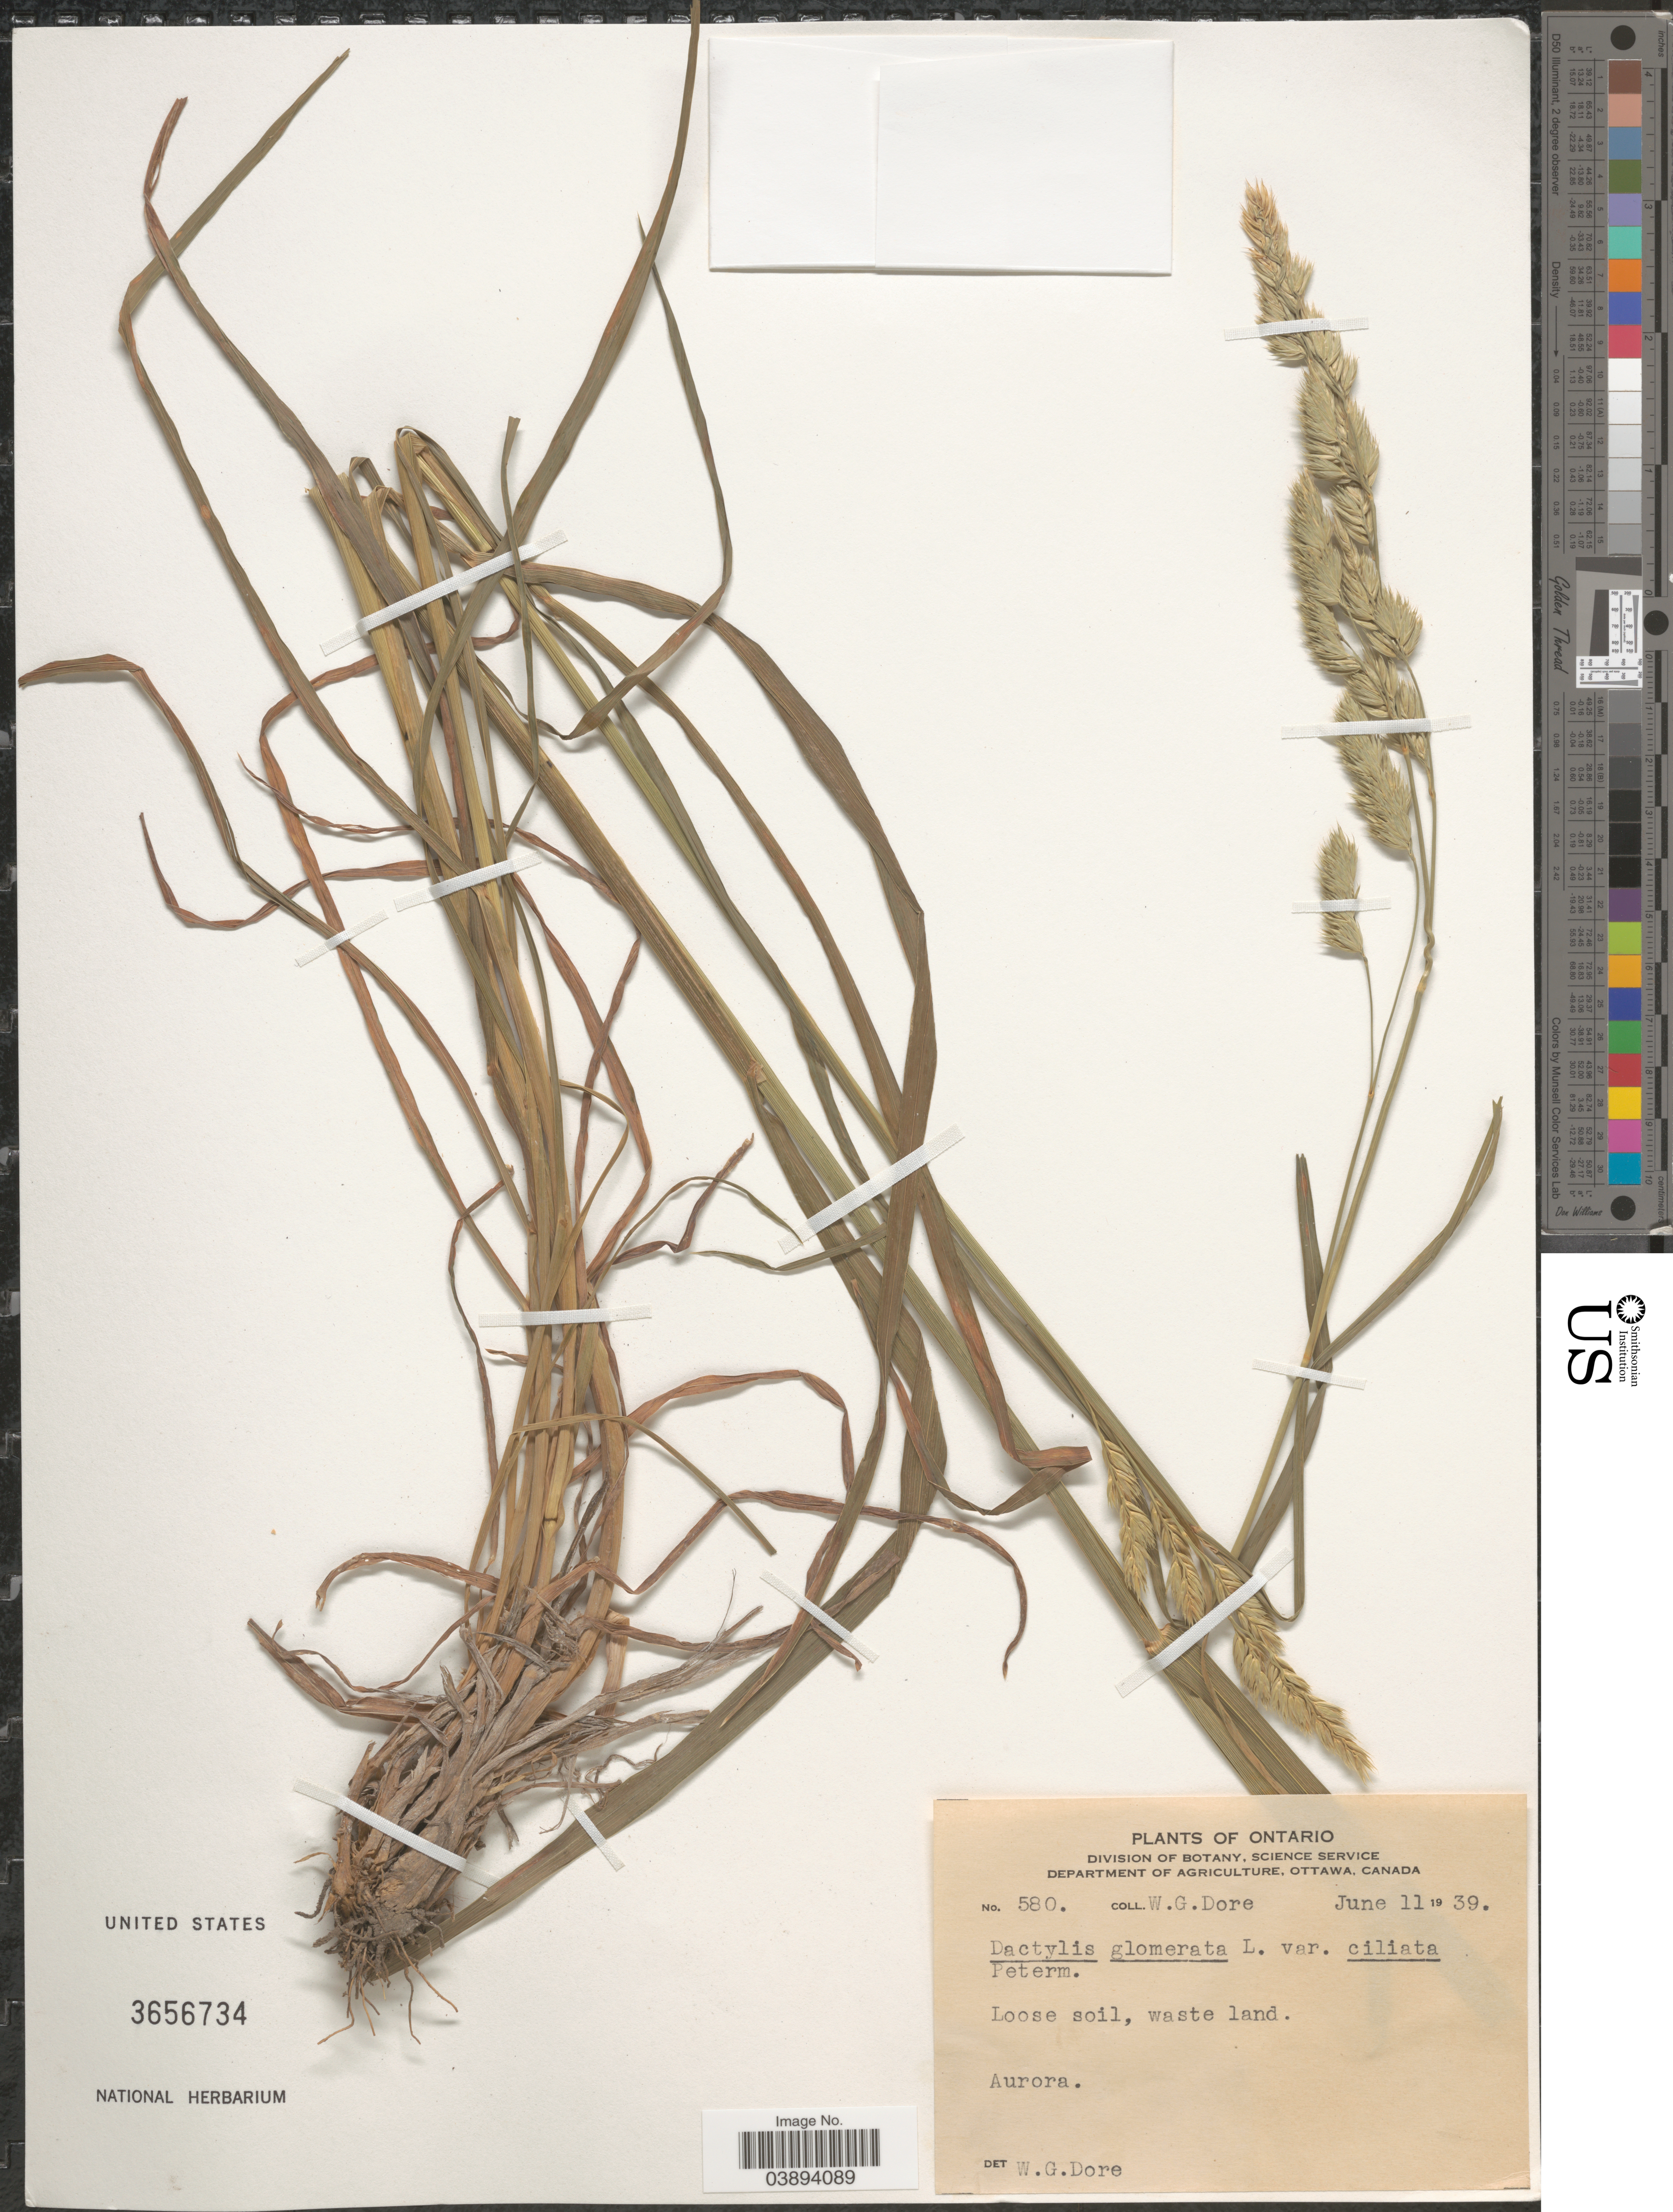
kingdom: Plantae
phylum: Tracheophyta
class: Liliopsida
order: Poales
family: Poaceae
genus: Dactylis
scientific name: Dactylis glomerata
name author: L.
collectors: W. Dore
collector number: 580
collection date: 1939-06-11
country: Canada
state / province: Ontario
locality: Aurora.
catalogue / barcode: US 3656734